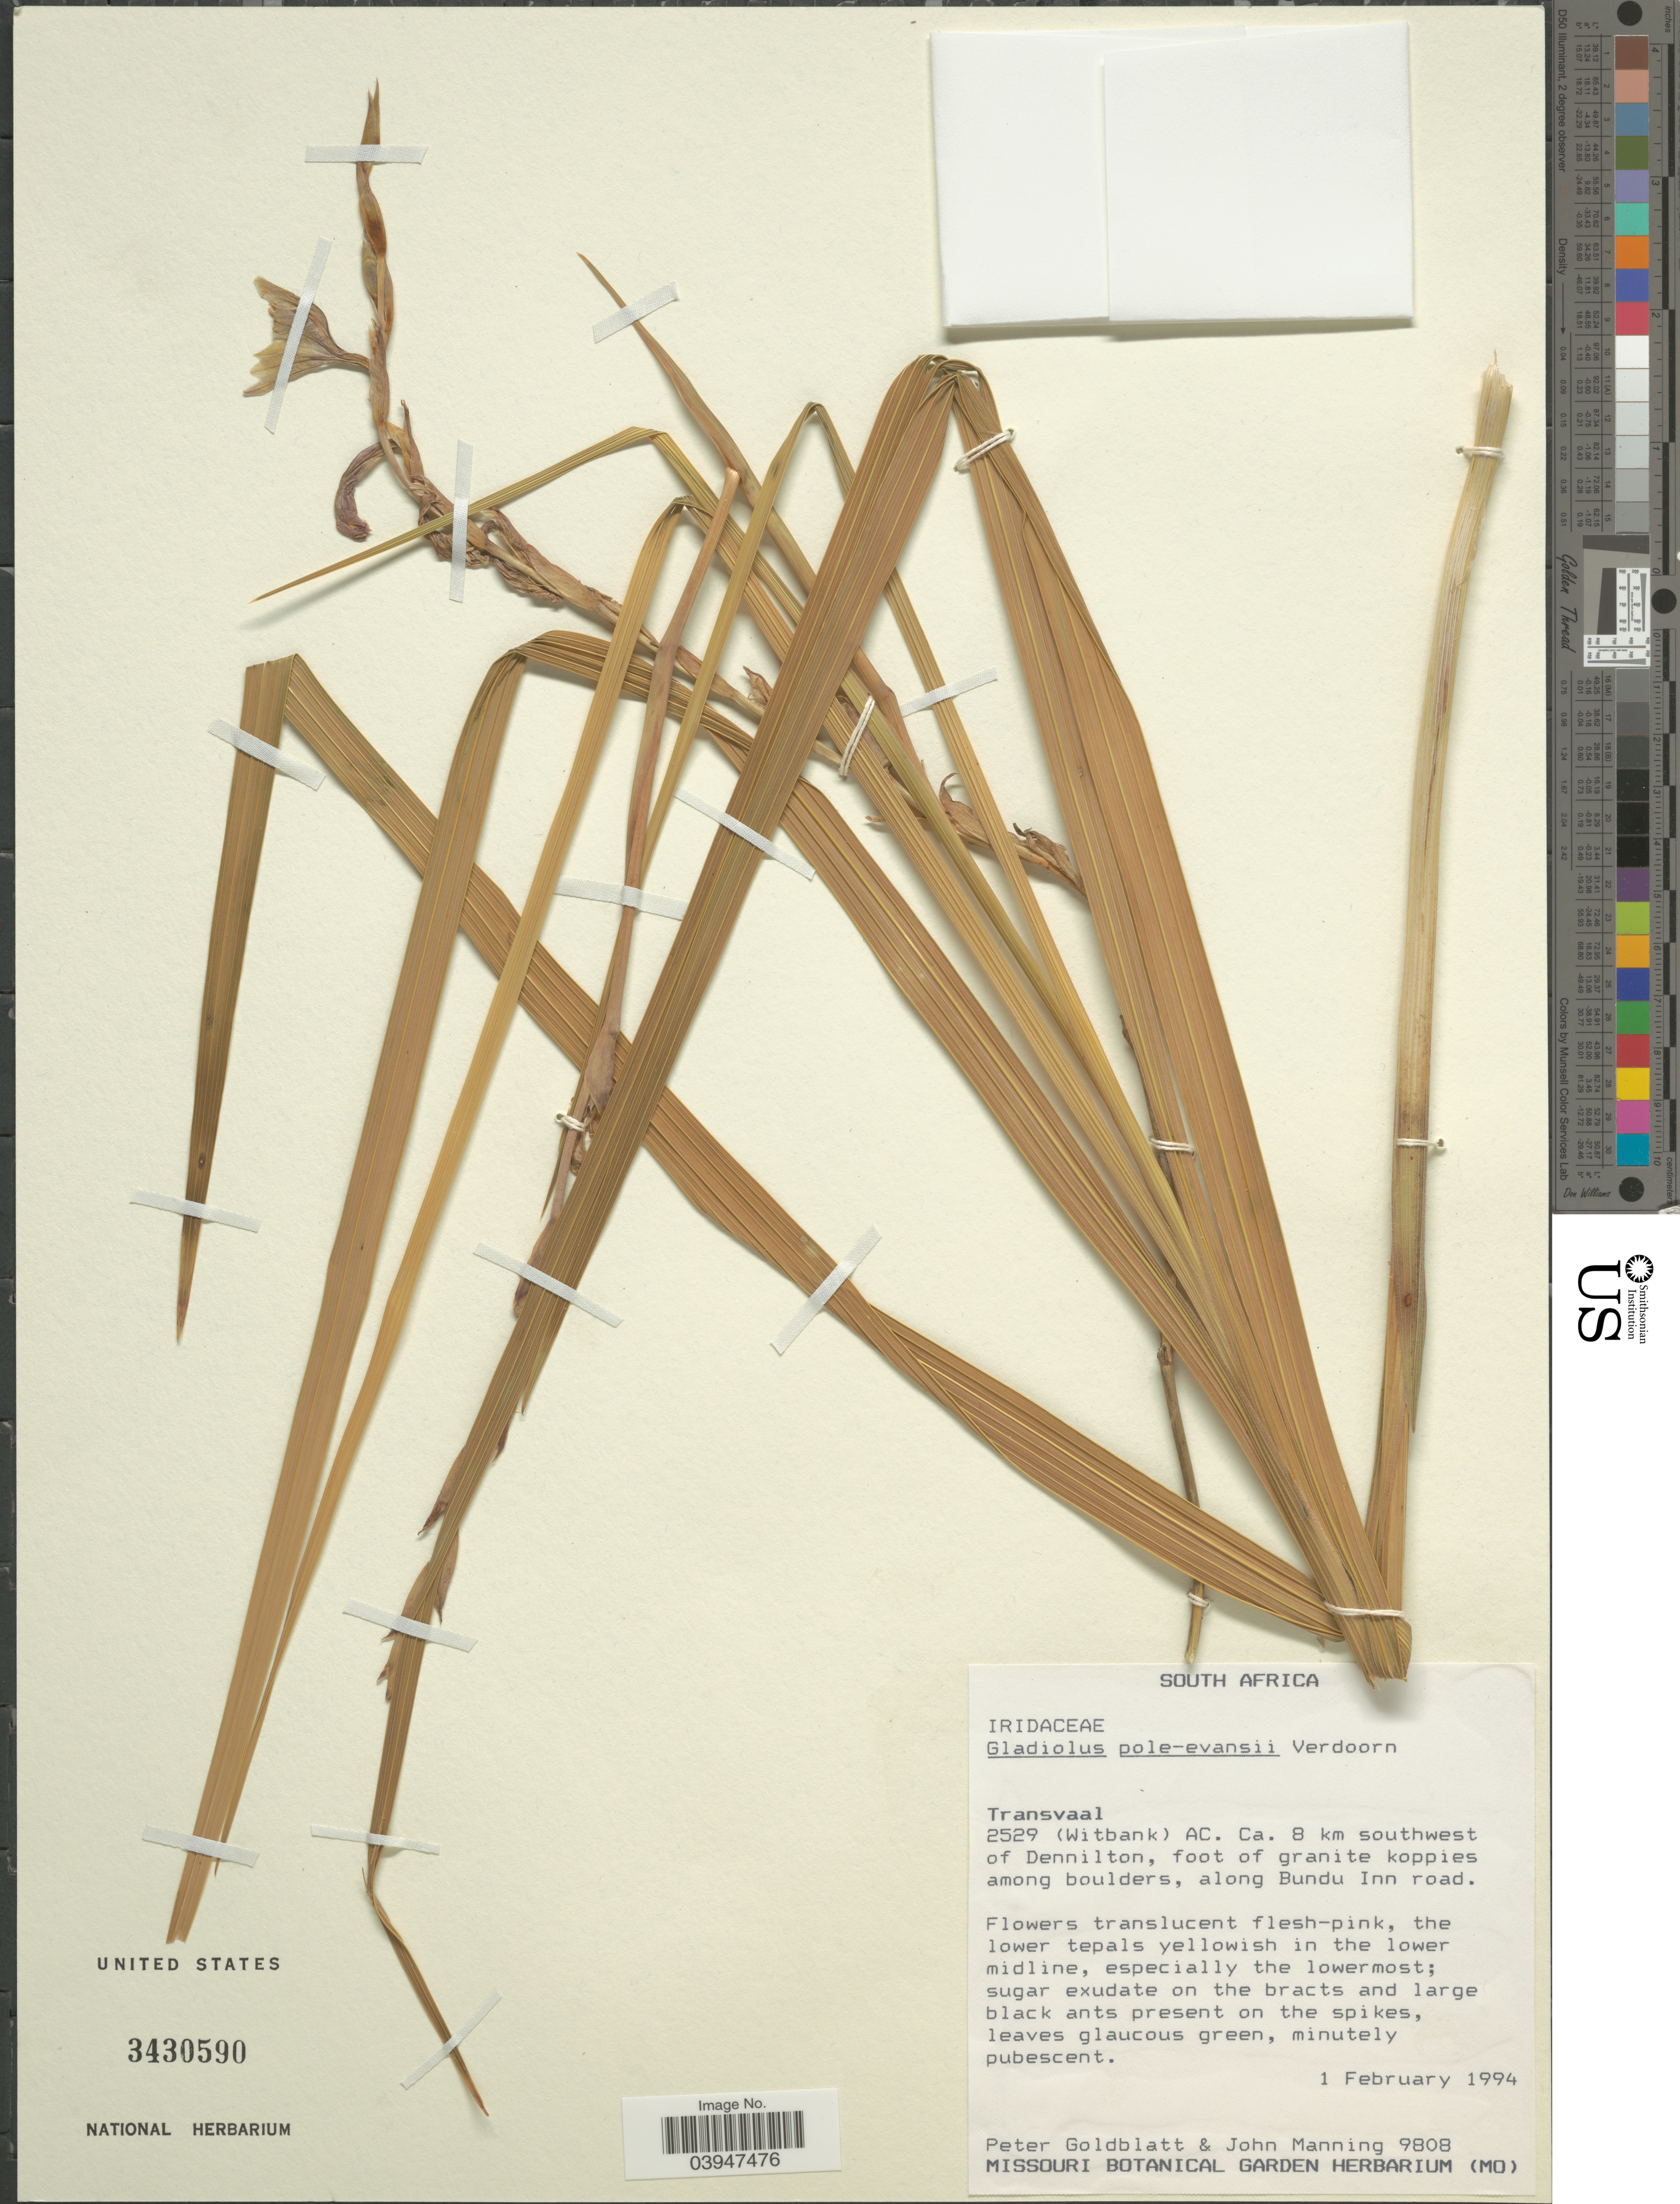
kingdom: Plantae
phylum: Tracheophyta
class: Liliopsida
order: Asparagales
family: Iridaceae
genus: Gladiolus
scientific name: Gladiolus pole-evansii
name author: Verd.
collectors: P. Goldblatt & J. Manning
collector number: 9808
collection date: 1994-02-01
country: South Africa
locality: Transvaal. 2529 (Witbank) AC. Ca. 8 km southwest of Dennilton, foot of granite koppies among boulders, along Bundu Inn road.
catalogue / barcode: US 3430590